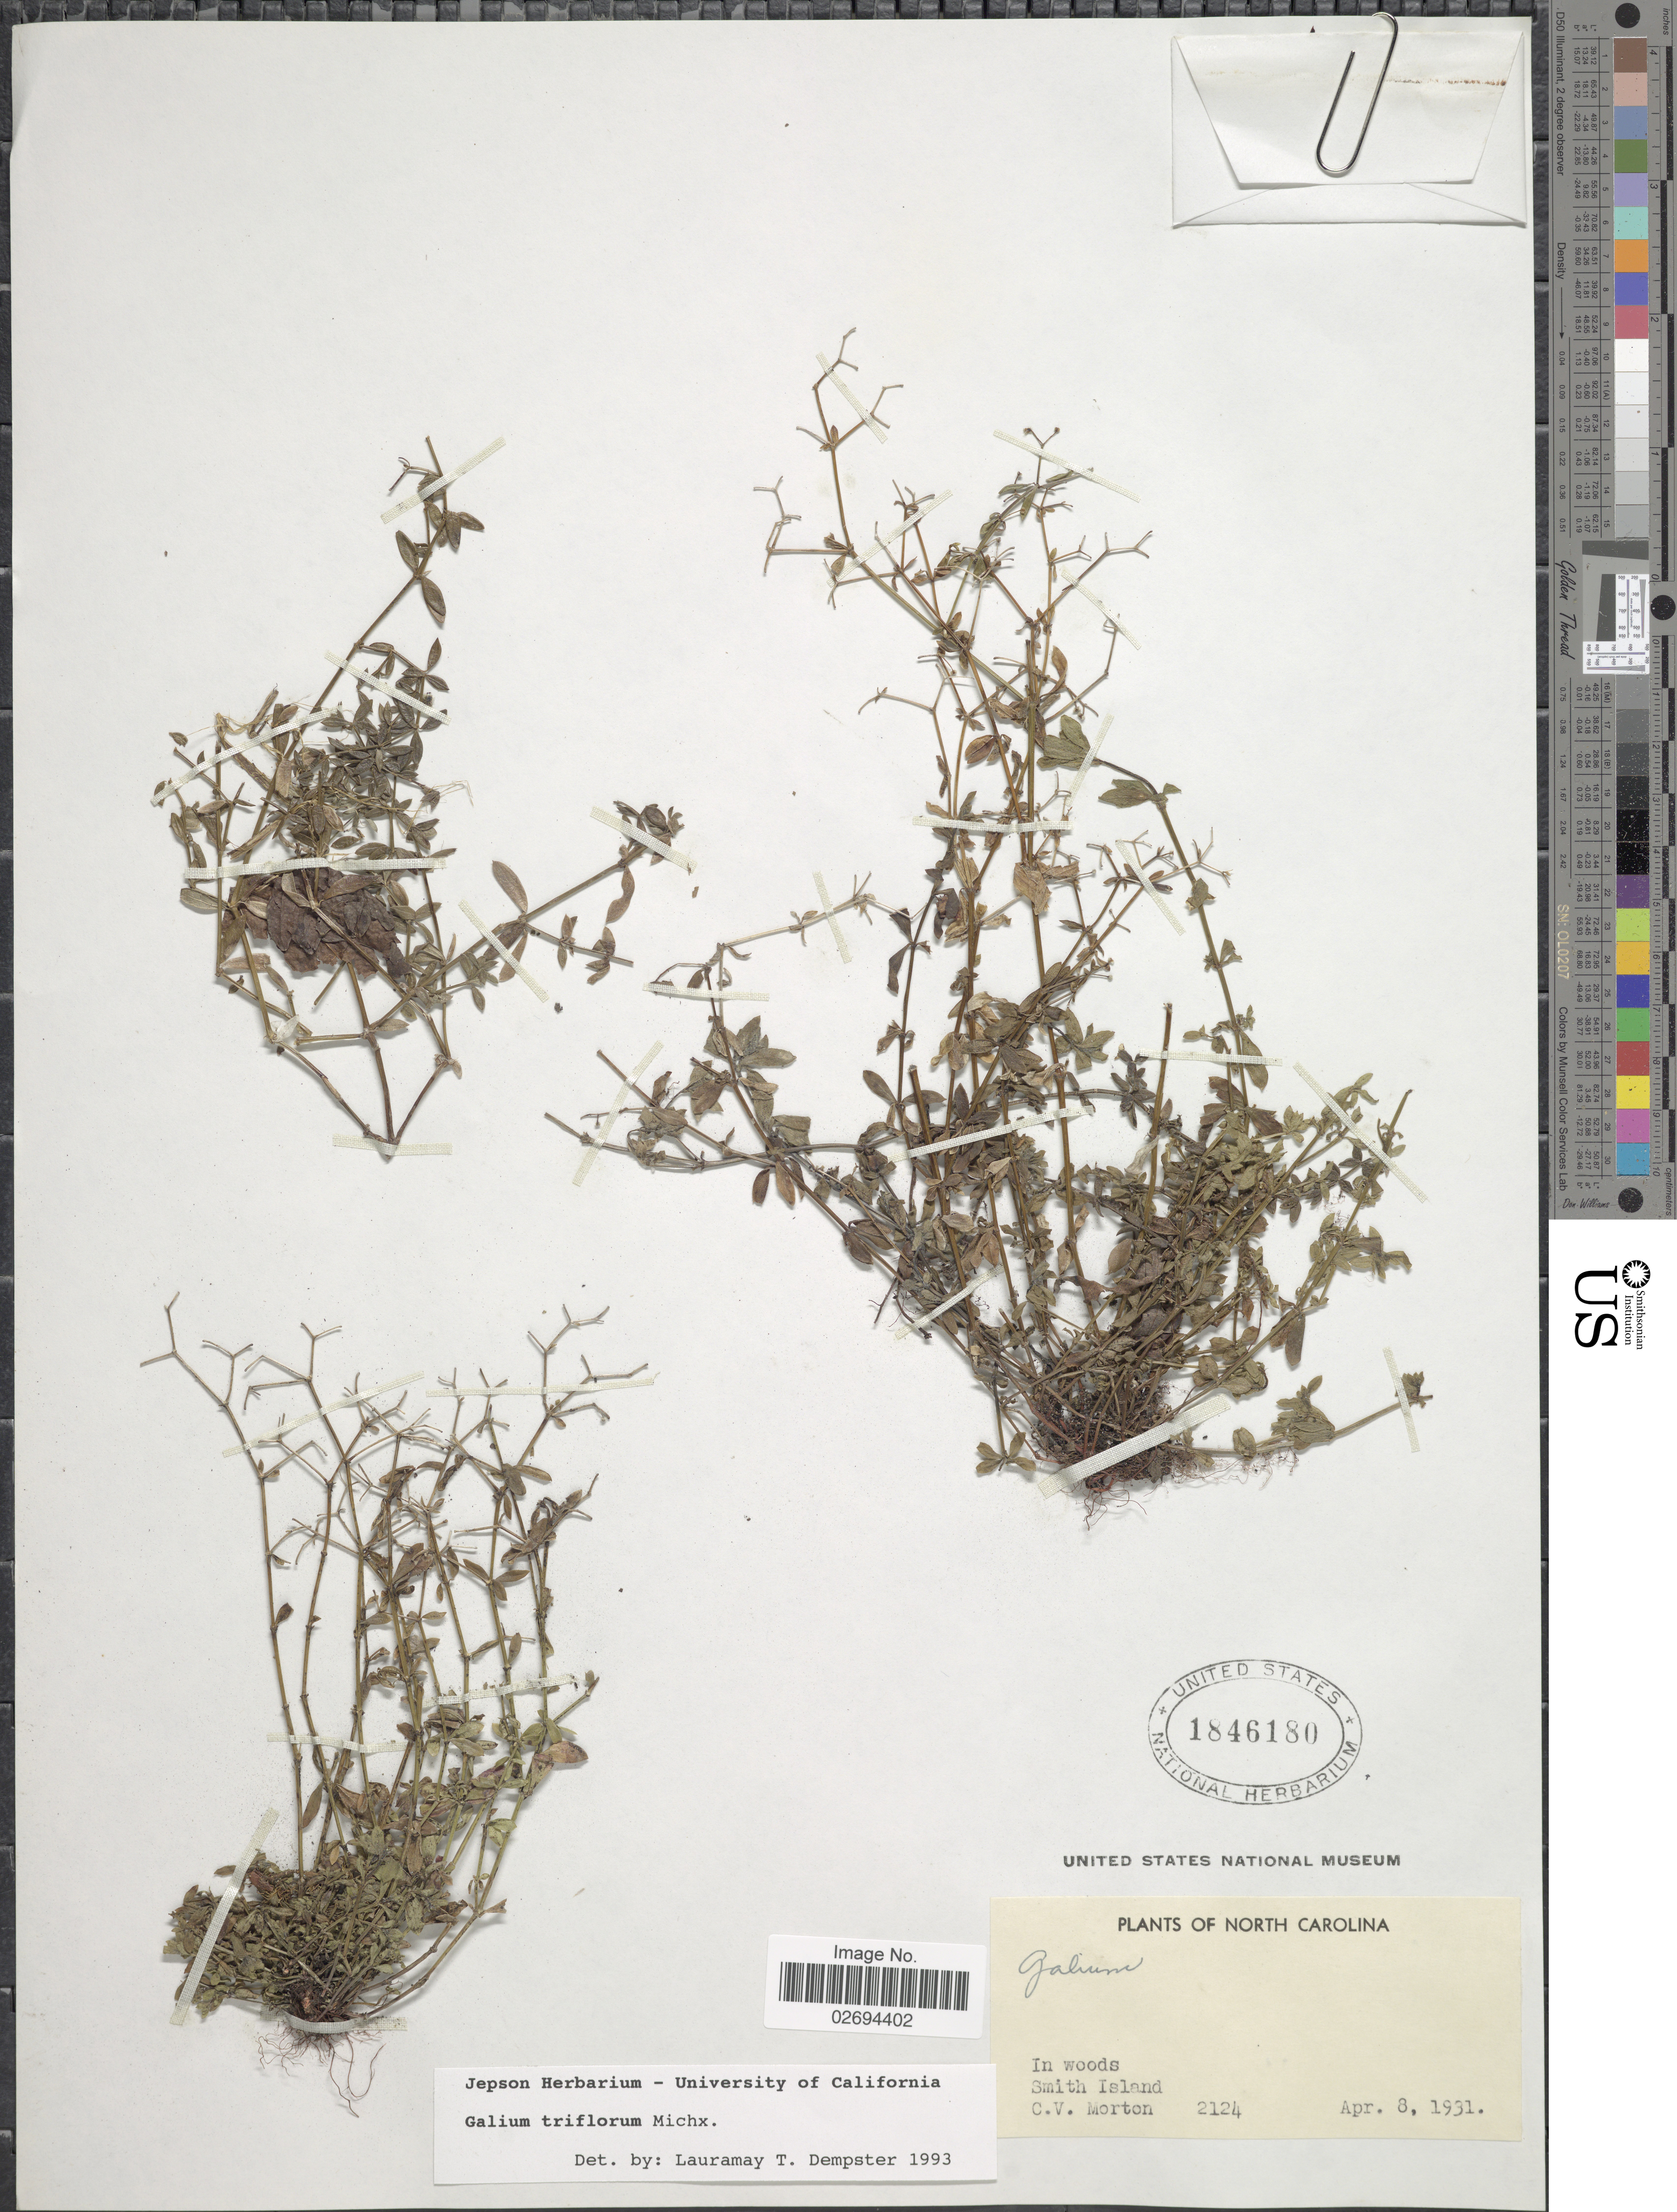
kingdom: Plantae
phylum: Tracheophyta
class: Magnoliopsida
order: Gentianales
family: Rubiaceae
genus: Galium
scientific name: Galium triflorum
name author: Michx.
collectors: C. V. Morton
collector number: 2124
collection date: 1931-04-08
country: United States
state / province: North Carolina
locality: In woods. Smith Island.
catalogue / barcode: US 1846180